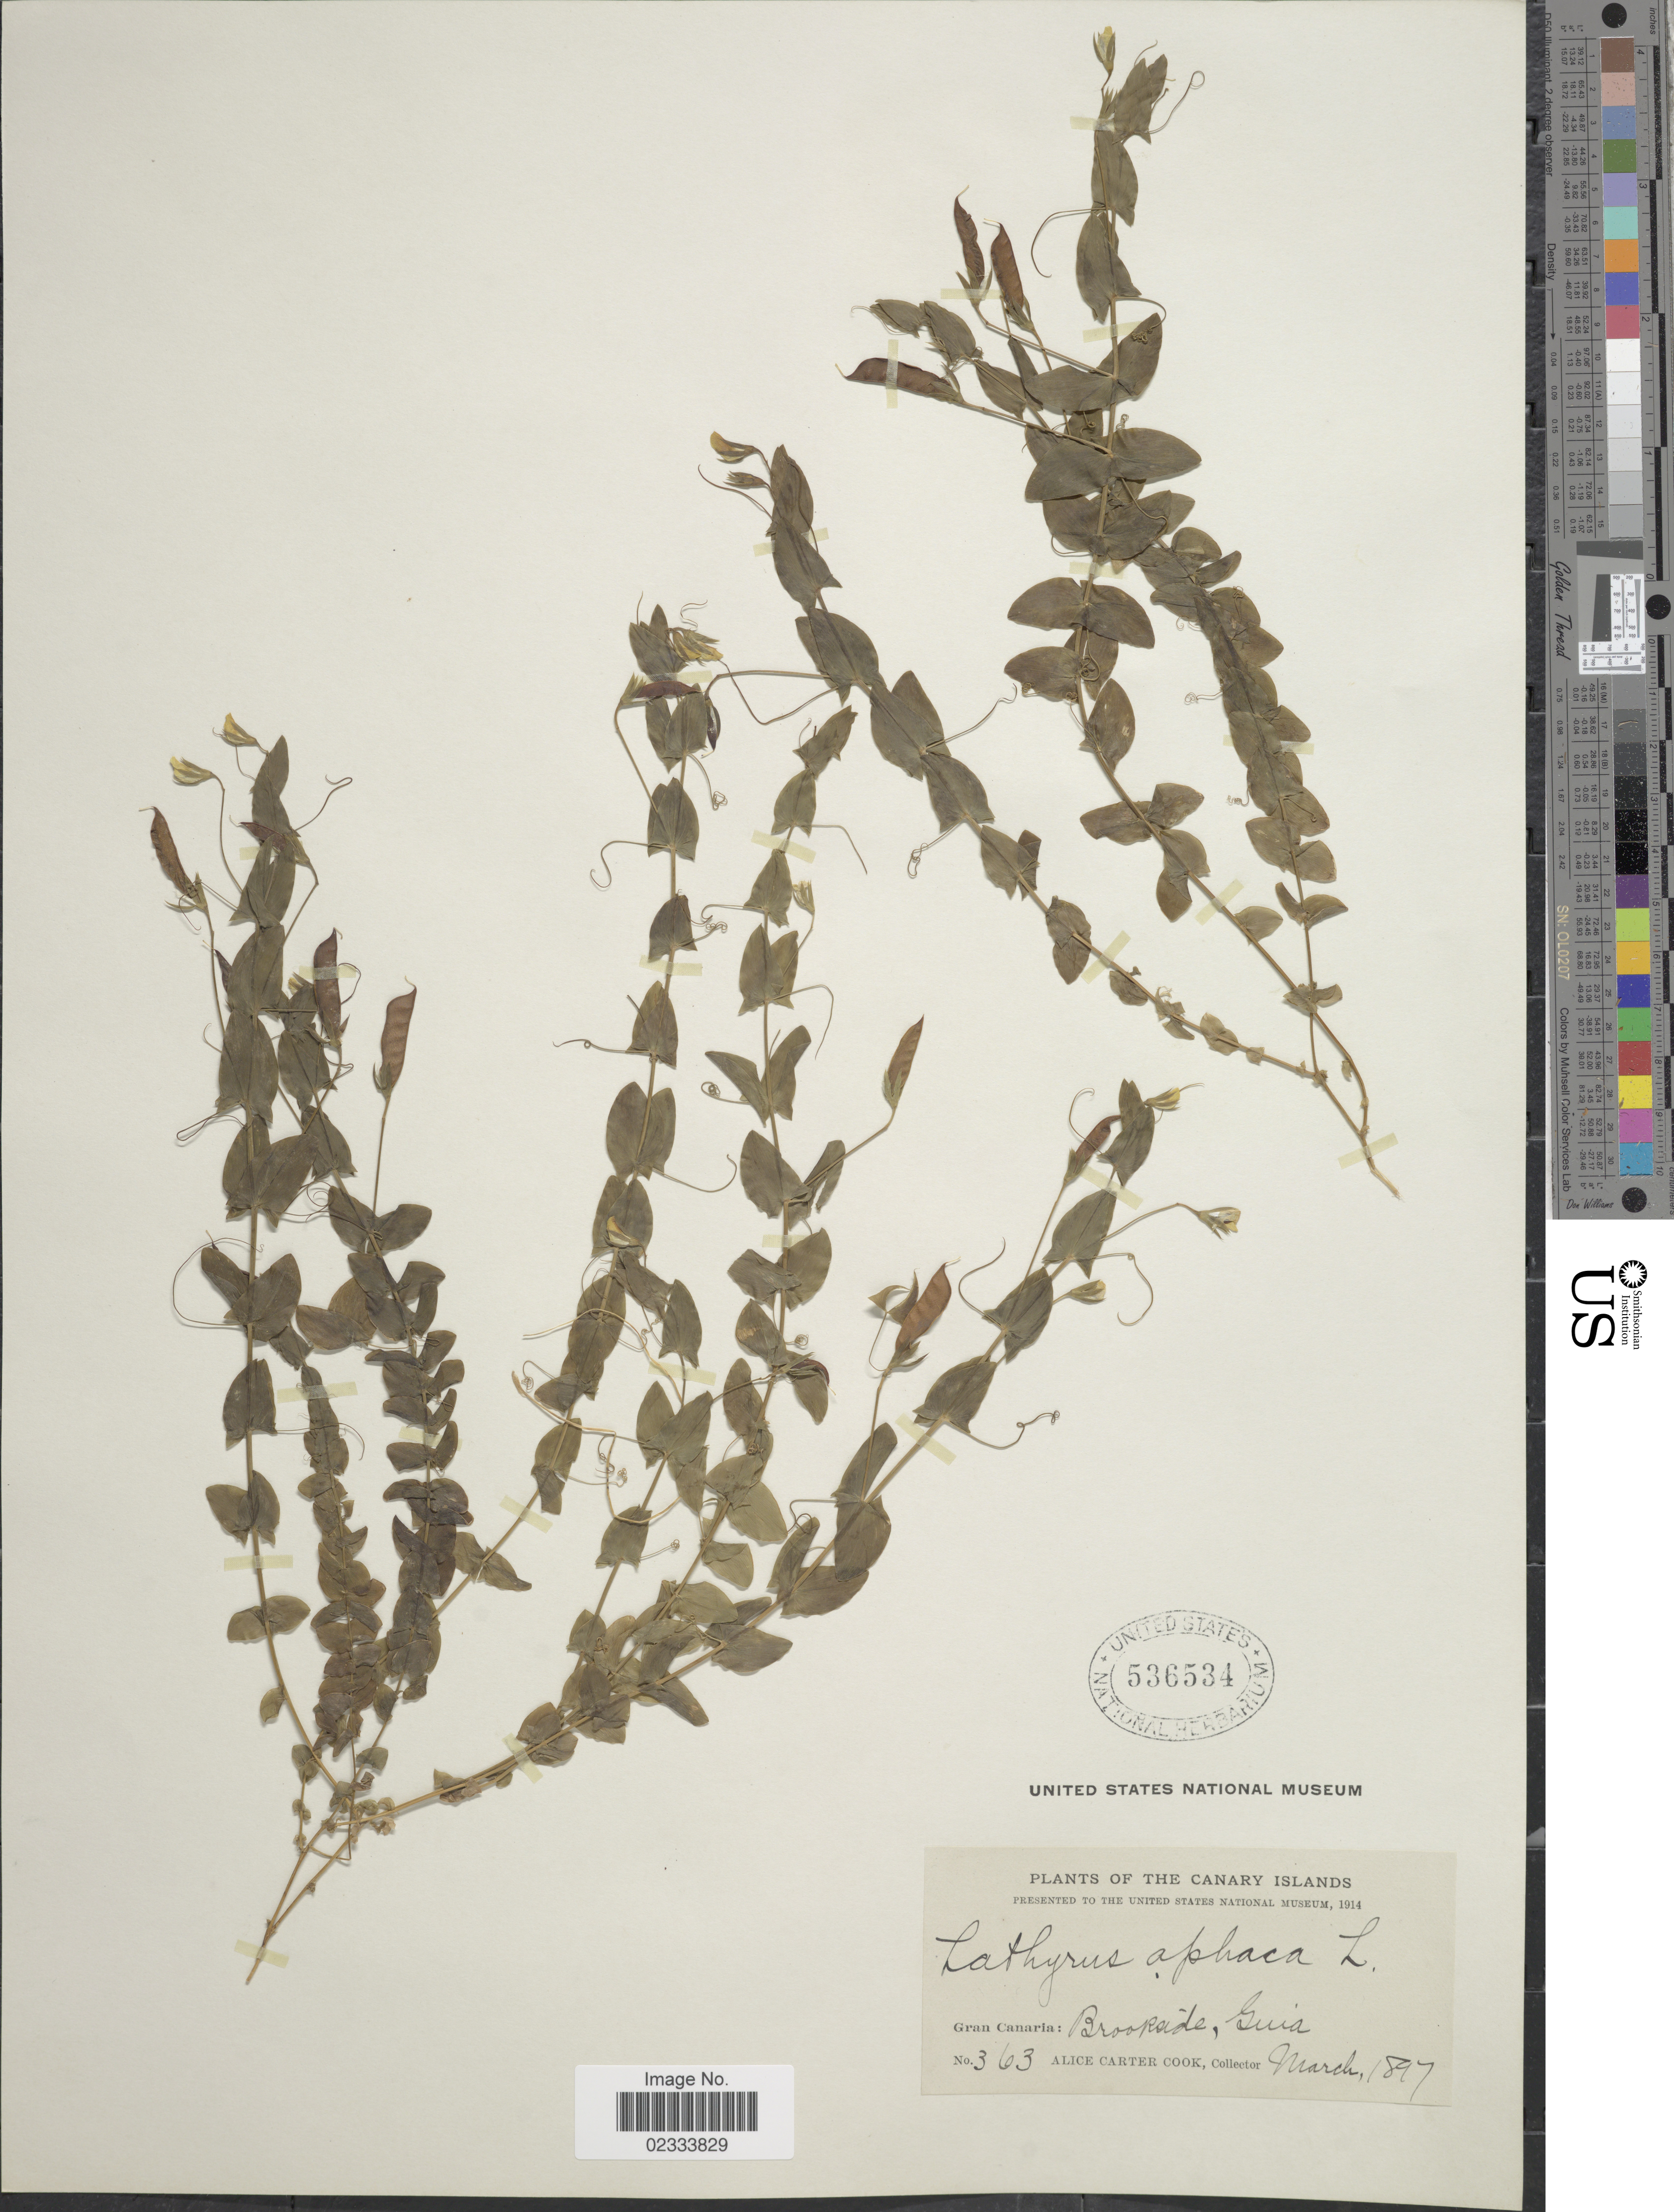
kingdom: Plantae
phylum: Tracheophyta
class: Magnoliopsida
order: Fabales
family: Fabaceae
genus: Lathyrus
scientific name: Lathyrus aphaca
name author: L.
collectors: Alice C. Cook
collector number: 363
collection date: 1897-03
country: Spain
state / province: Canarias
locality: Canary Islands: Gran Canaria: Brookside, Guia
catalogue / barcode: US 536534